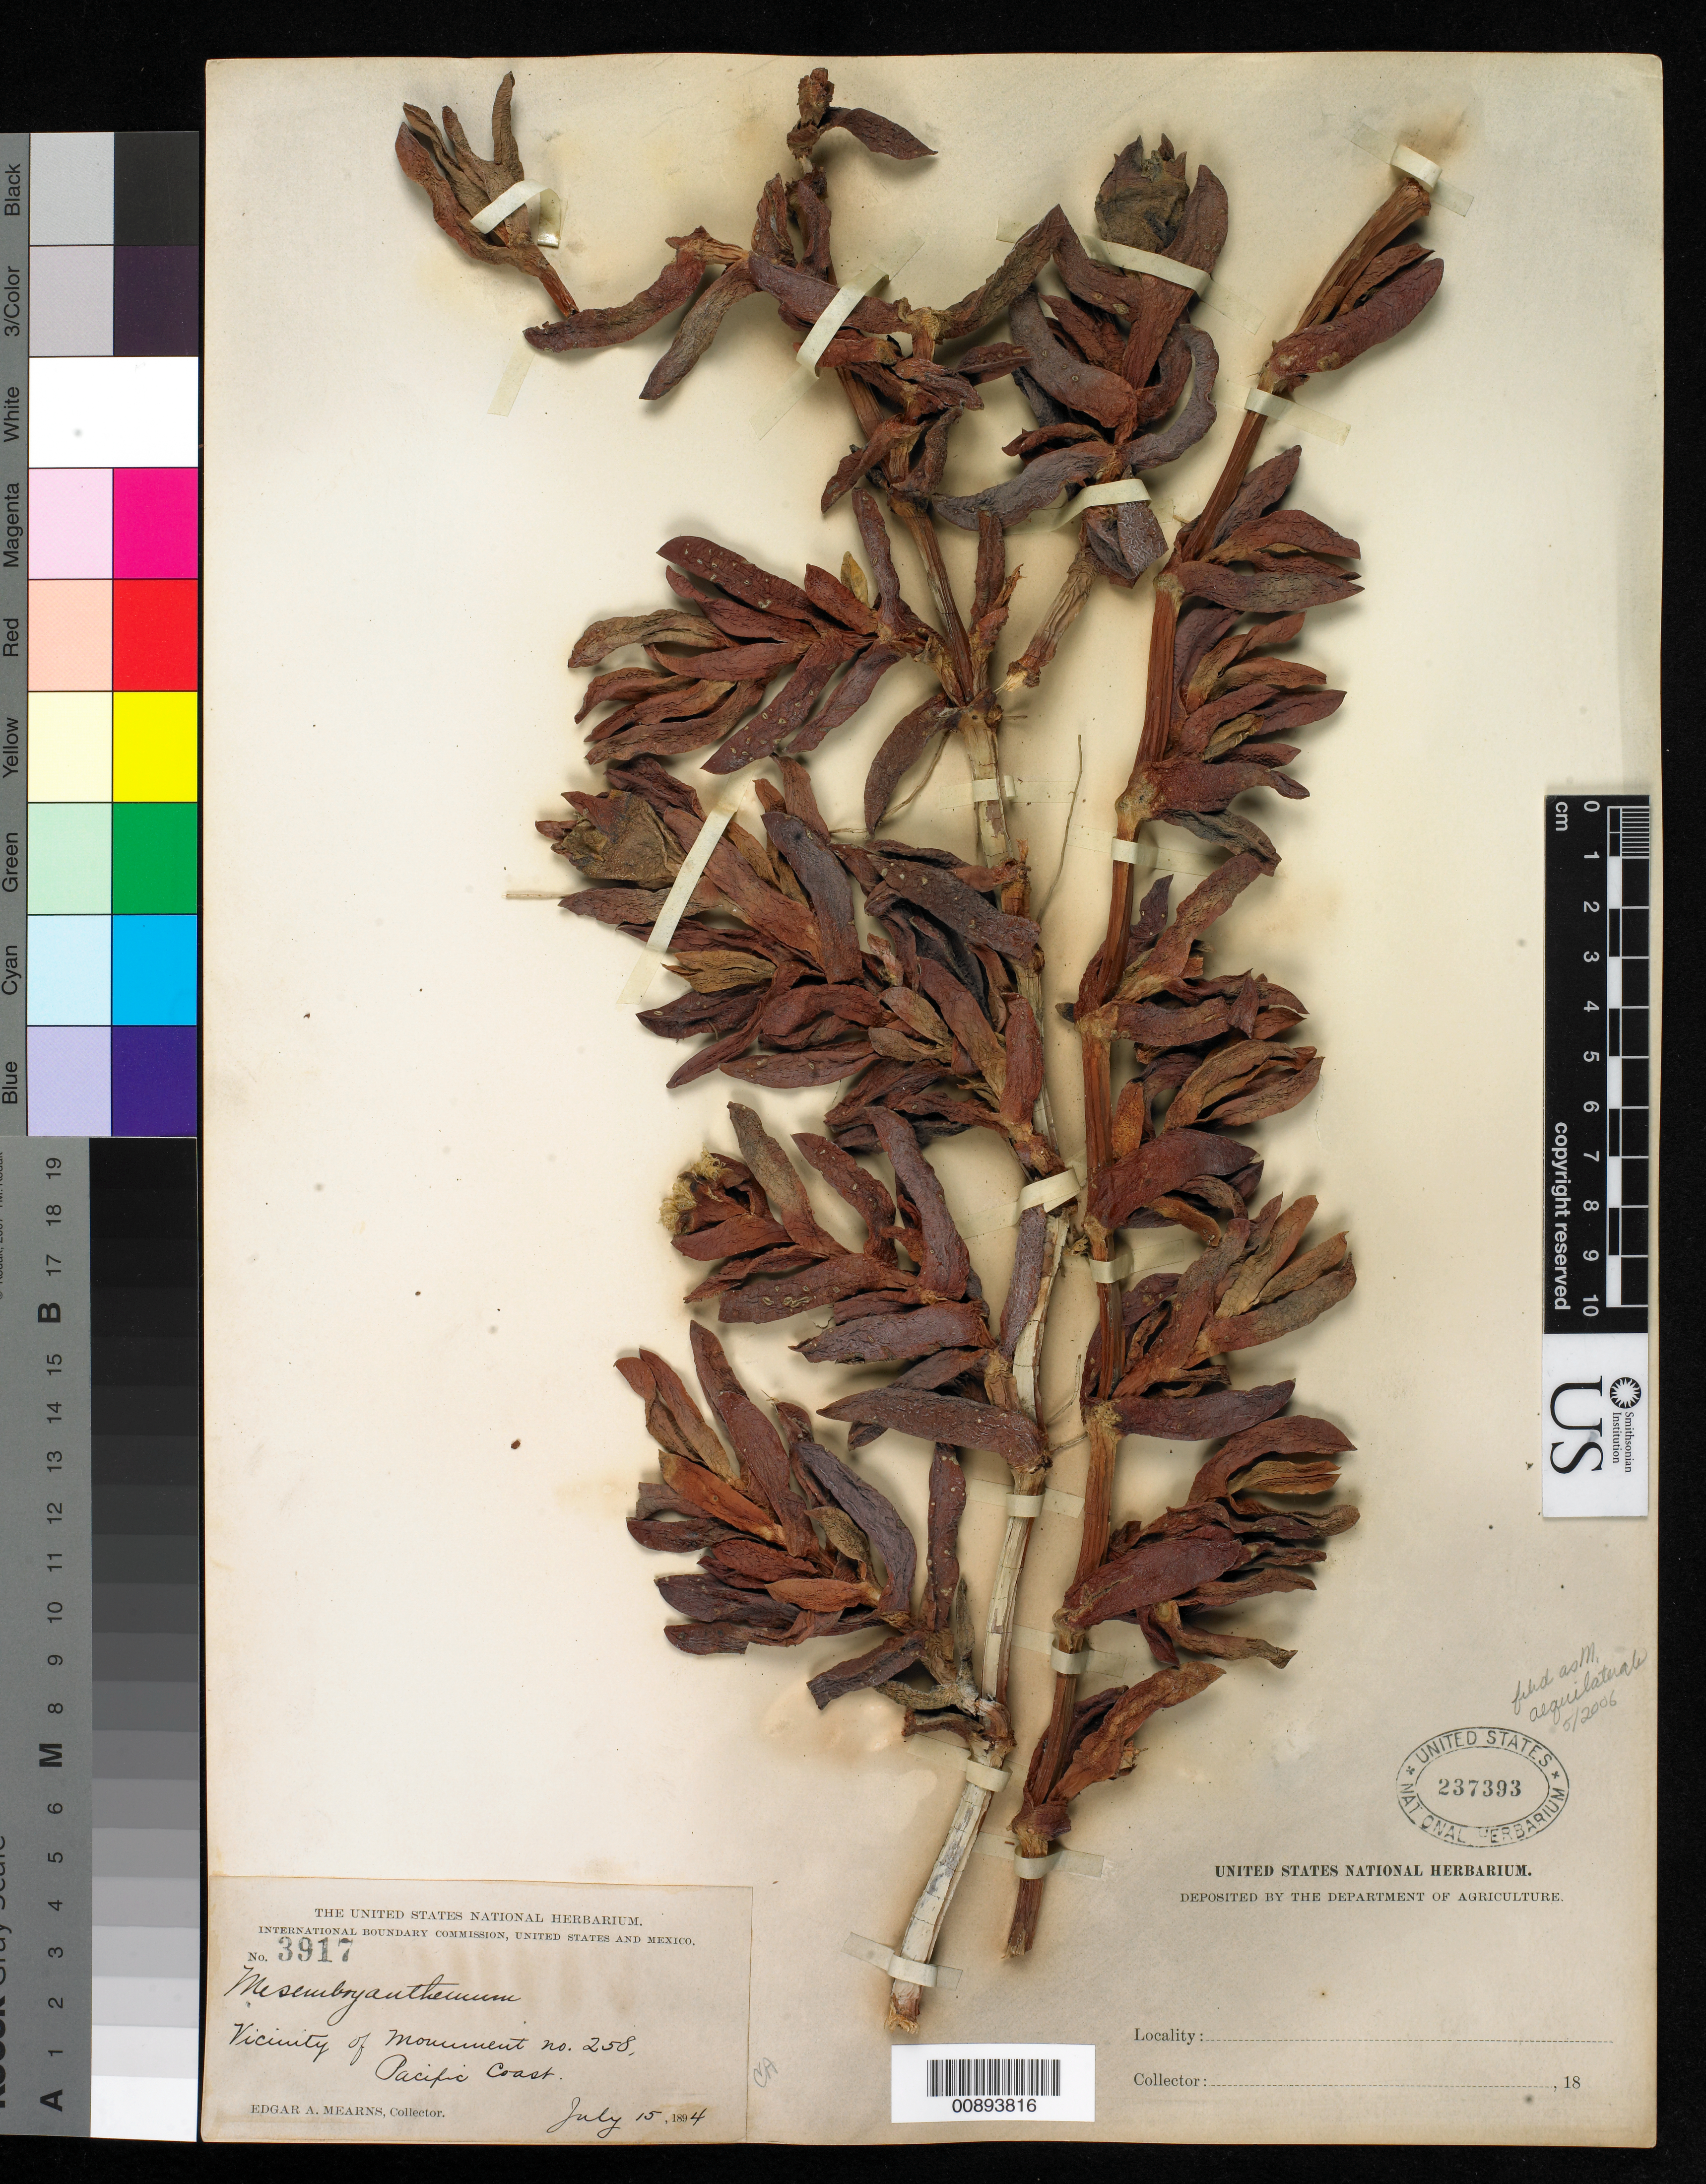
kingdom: Plantae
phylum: Tracheophyta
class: Magnoliopsida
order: Caryophyllales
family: Aizoaceae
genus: Carpobrotus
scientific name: Carpobrotus chilensis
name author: (Molina) N.E. Br.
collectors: E. A. Mearns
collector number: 3917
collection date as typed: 15 Jul 1894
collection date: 1894-07-15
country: United States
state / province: California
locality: Vicinity of Monument no. 258, Pacific Coast.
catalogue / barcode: US 237393